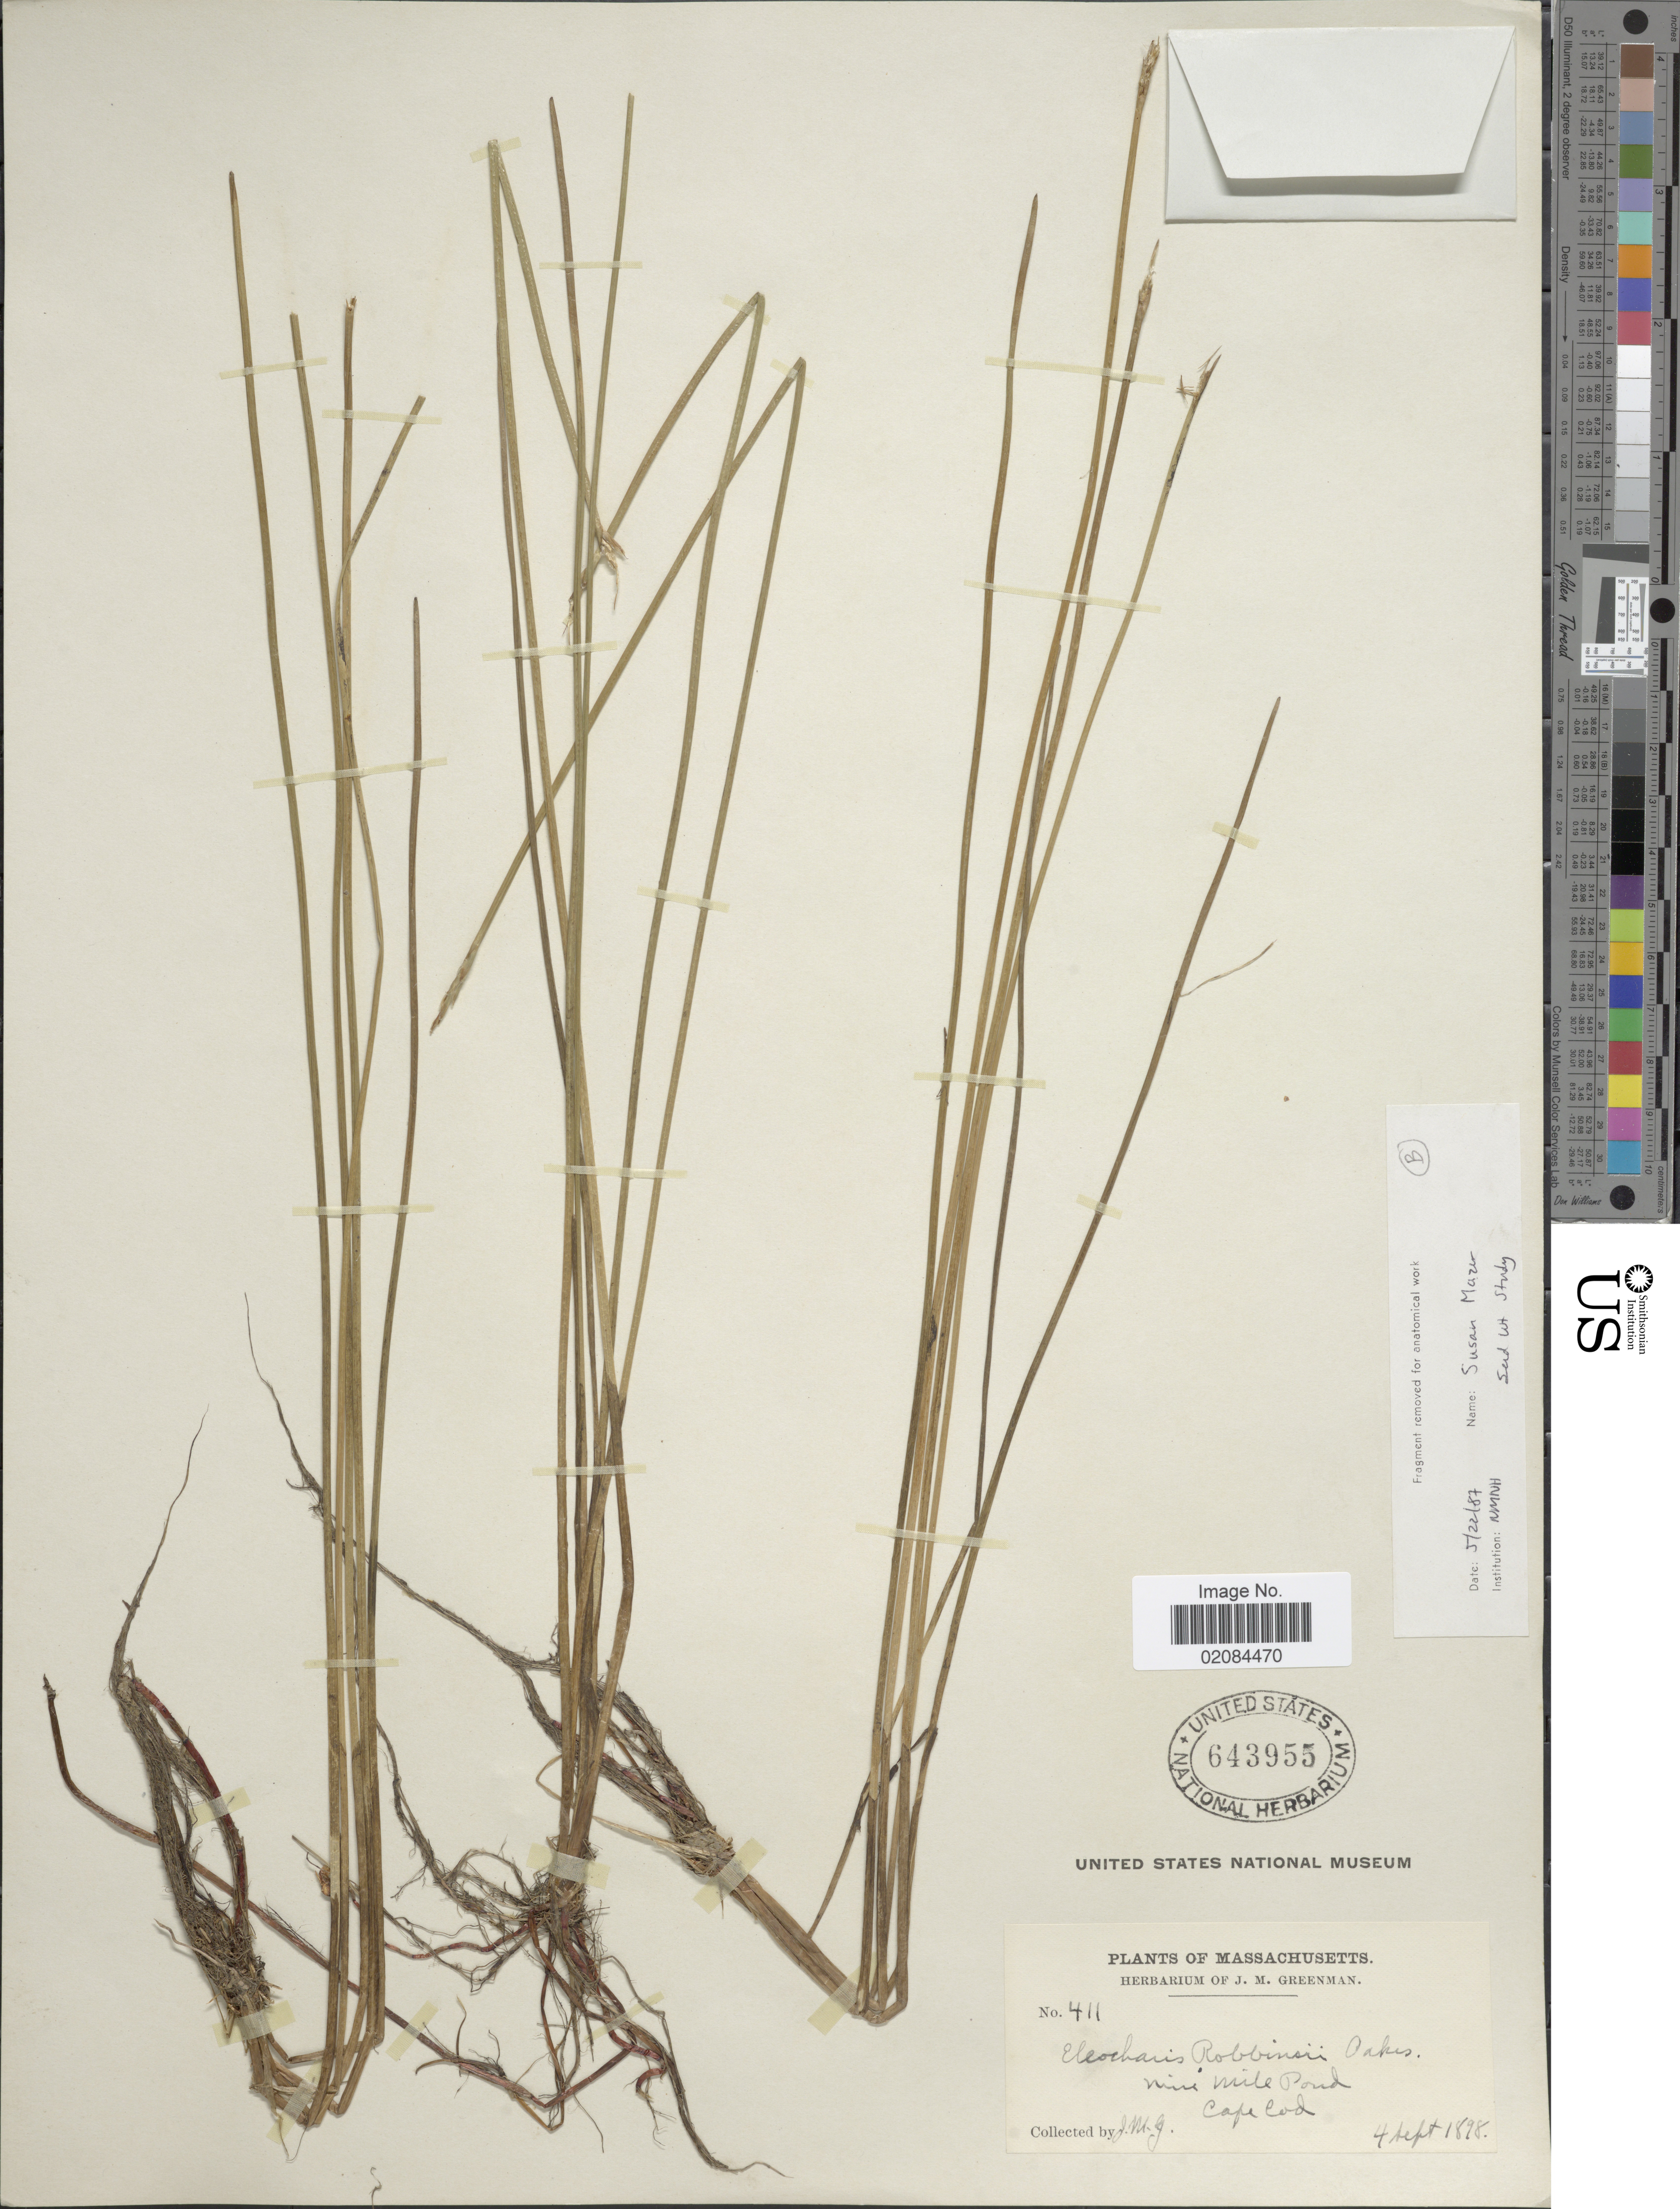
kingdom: Plantae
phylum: Tracheophyta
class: Liliopsida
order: Poales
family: Cyperaceae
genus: Eleocharis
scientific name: Eleocharis robbinsii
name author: Oakes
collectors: J. M. Greenman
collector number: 411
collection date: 1898-09-04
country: United States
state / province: Massachusetts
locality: Nine Mile Pond, Cape Cod.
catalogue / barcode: US 643955